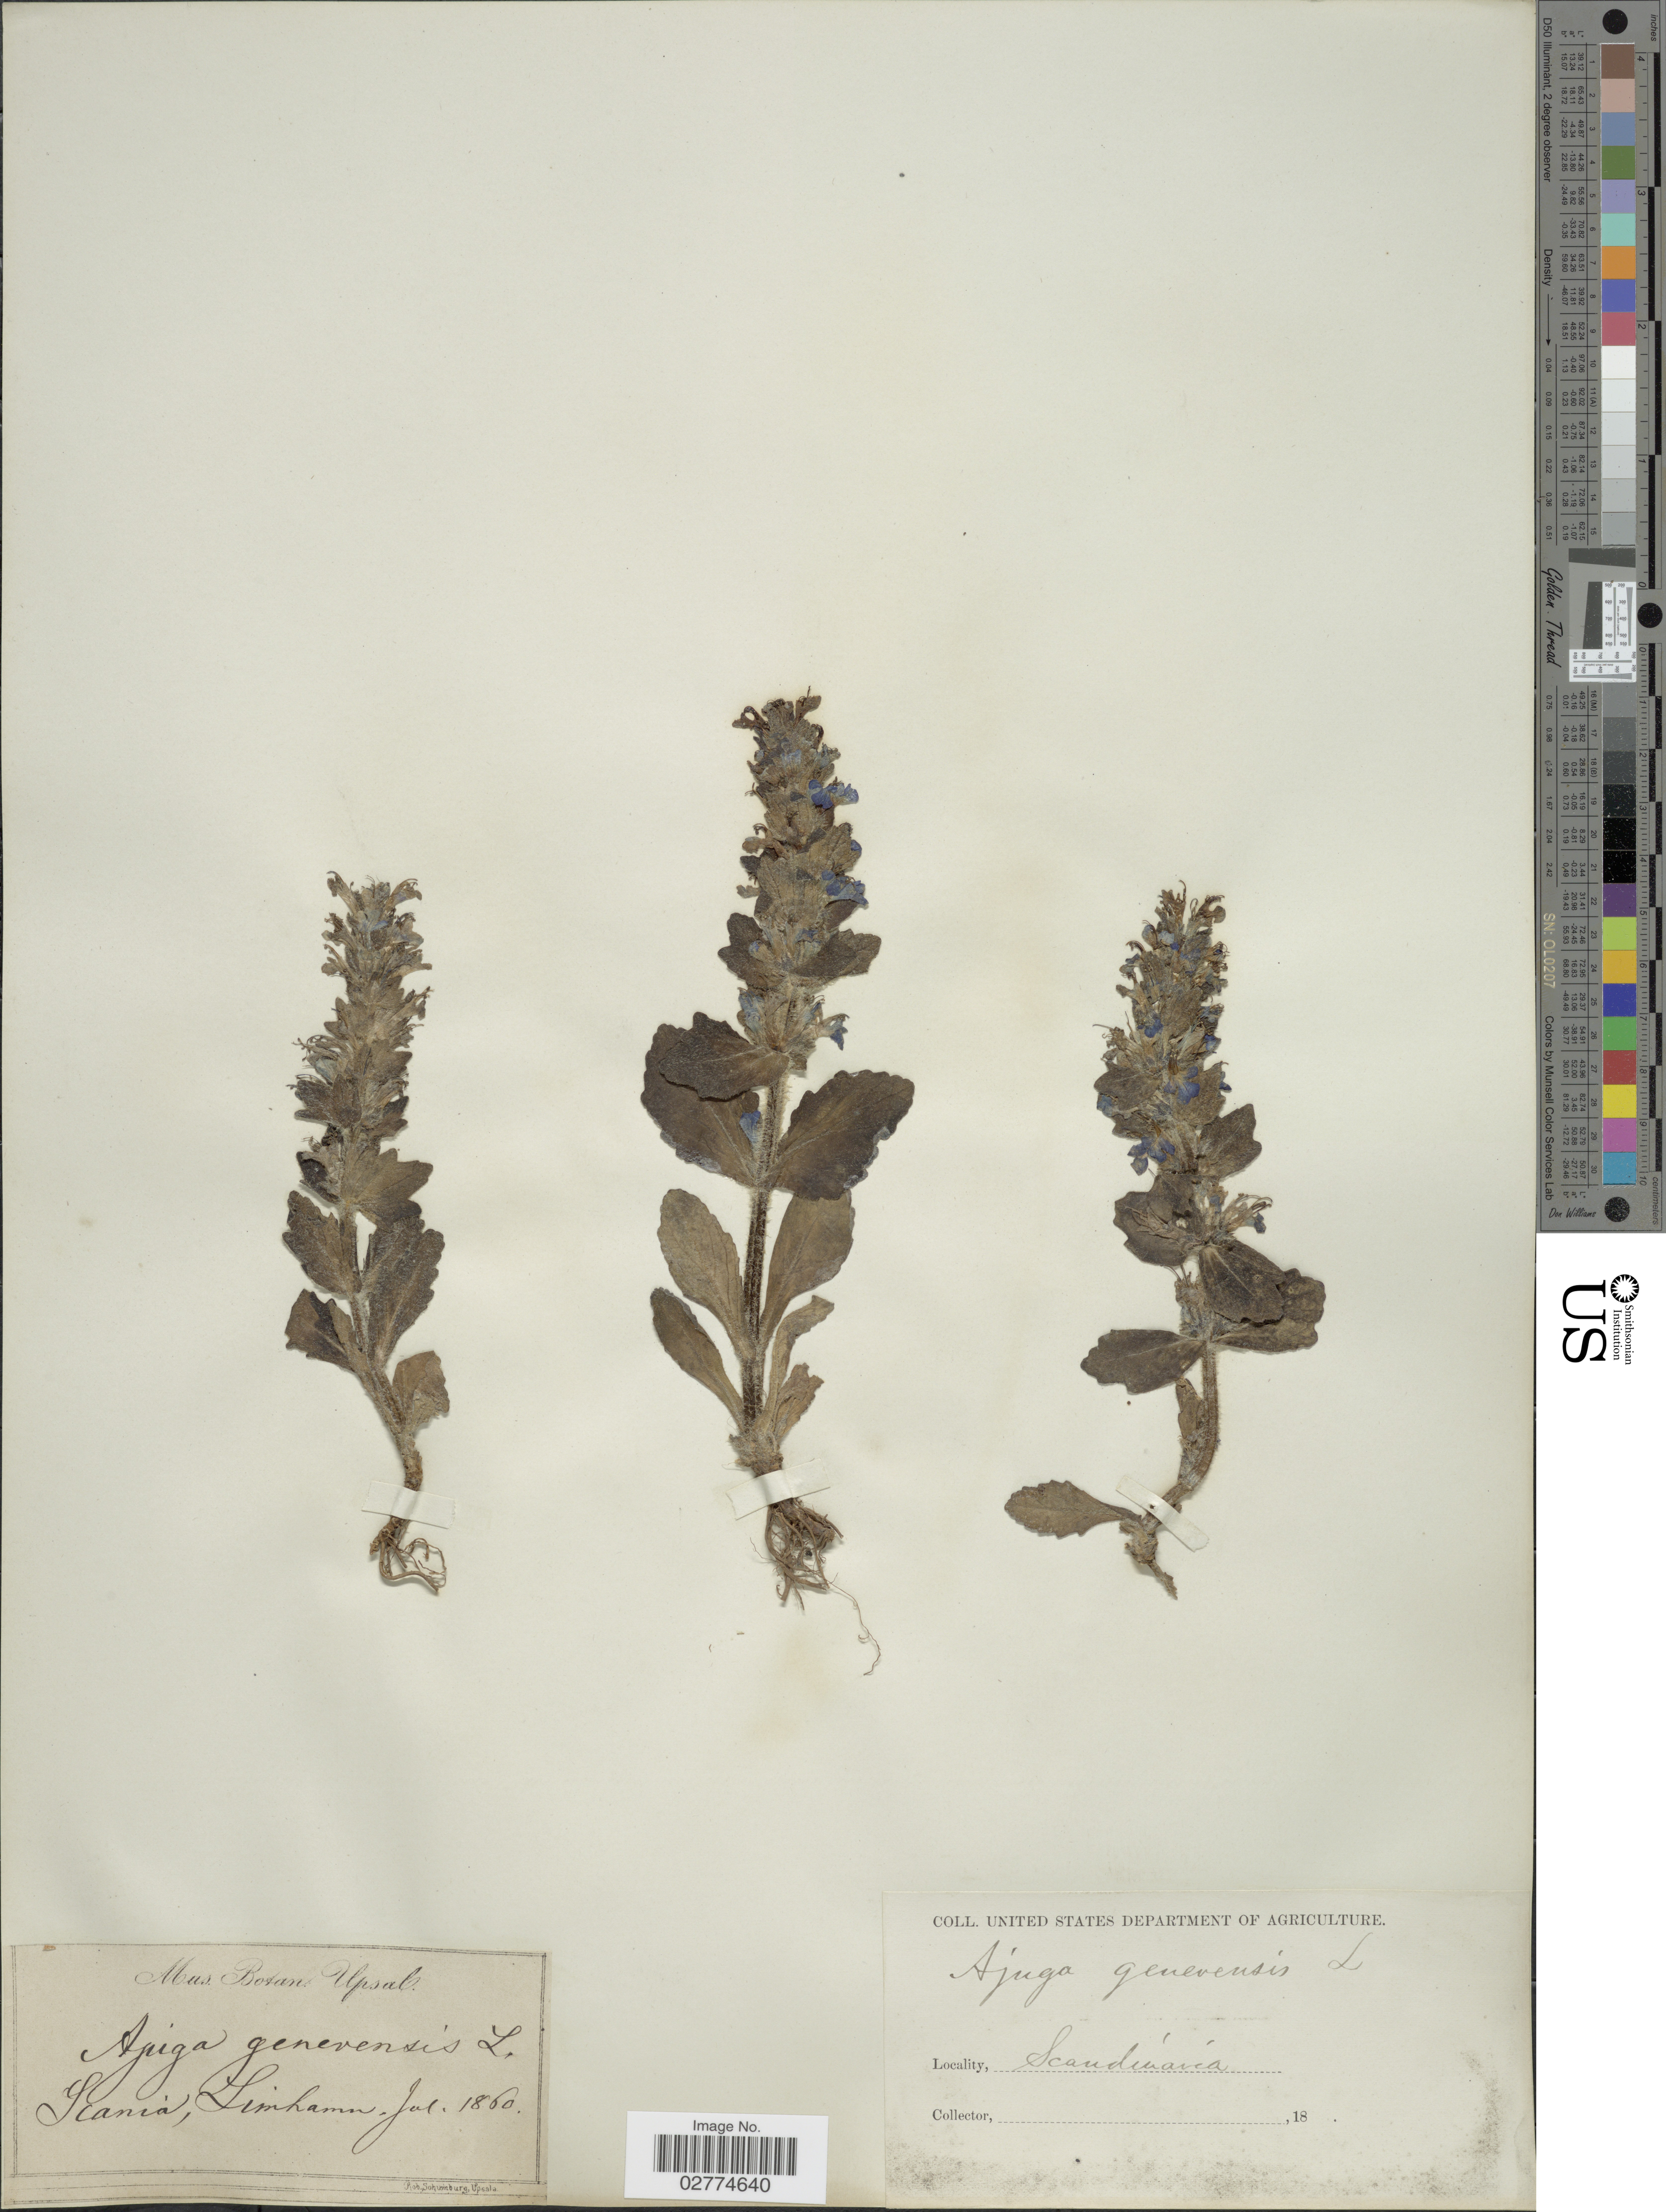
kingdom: Plantae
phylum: Tracheophyta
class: Magnoliopsida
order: Lamiales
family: Lamiaceae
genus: Ajuga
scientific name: Ajuga genevensis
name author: L.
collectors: ex Mus. Botan. Upsal.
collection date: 1860-07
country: Sweden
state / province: Skåne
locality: Scania, Limhamn, Scandinavia.